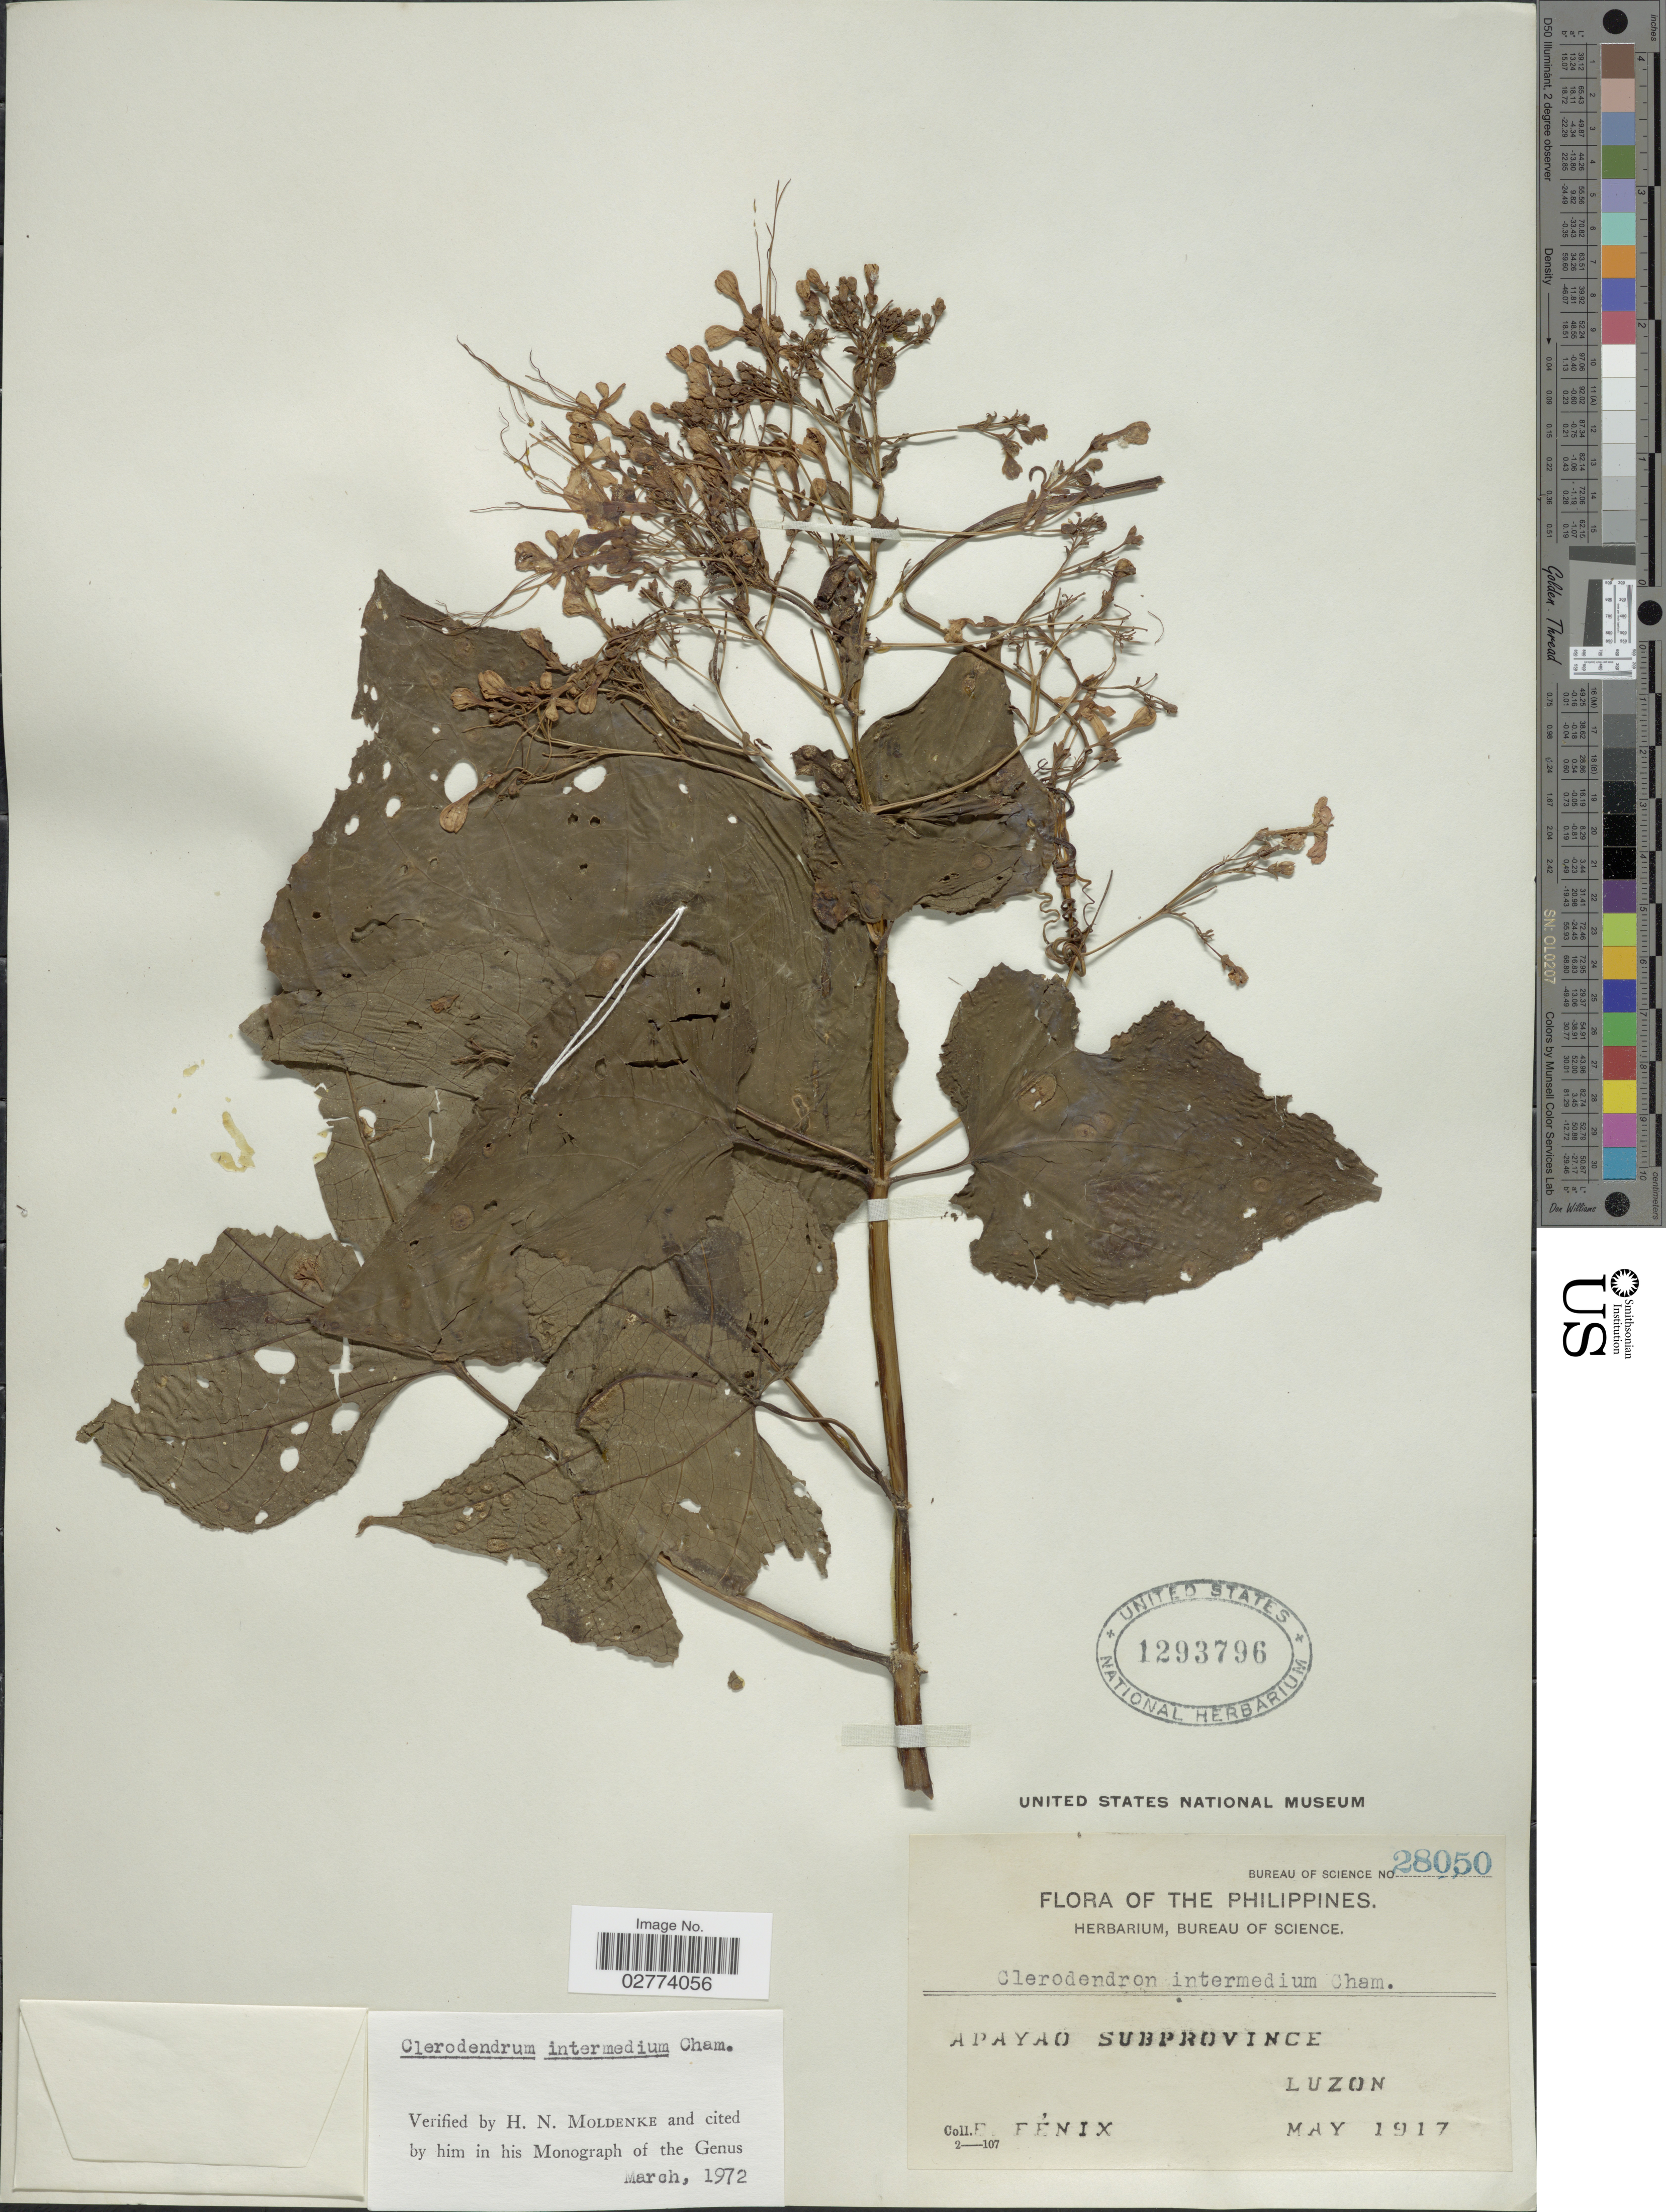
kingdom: Plantae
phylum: Tracheophyta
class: Magnoliopsida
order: Lamiales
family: Lamiaceae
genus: Clerodendrum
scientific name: Clerodendrum intermedium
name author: Cham.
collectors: E. Fénix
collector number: Bureau of Science 28050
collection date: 1917-05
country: Philippines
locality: Apayao Subprovince, Luzon.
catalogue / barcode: US 1293796